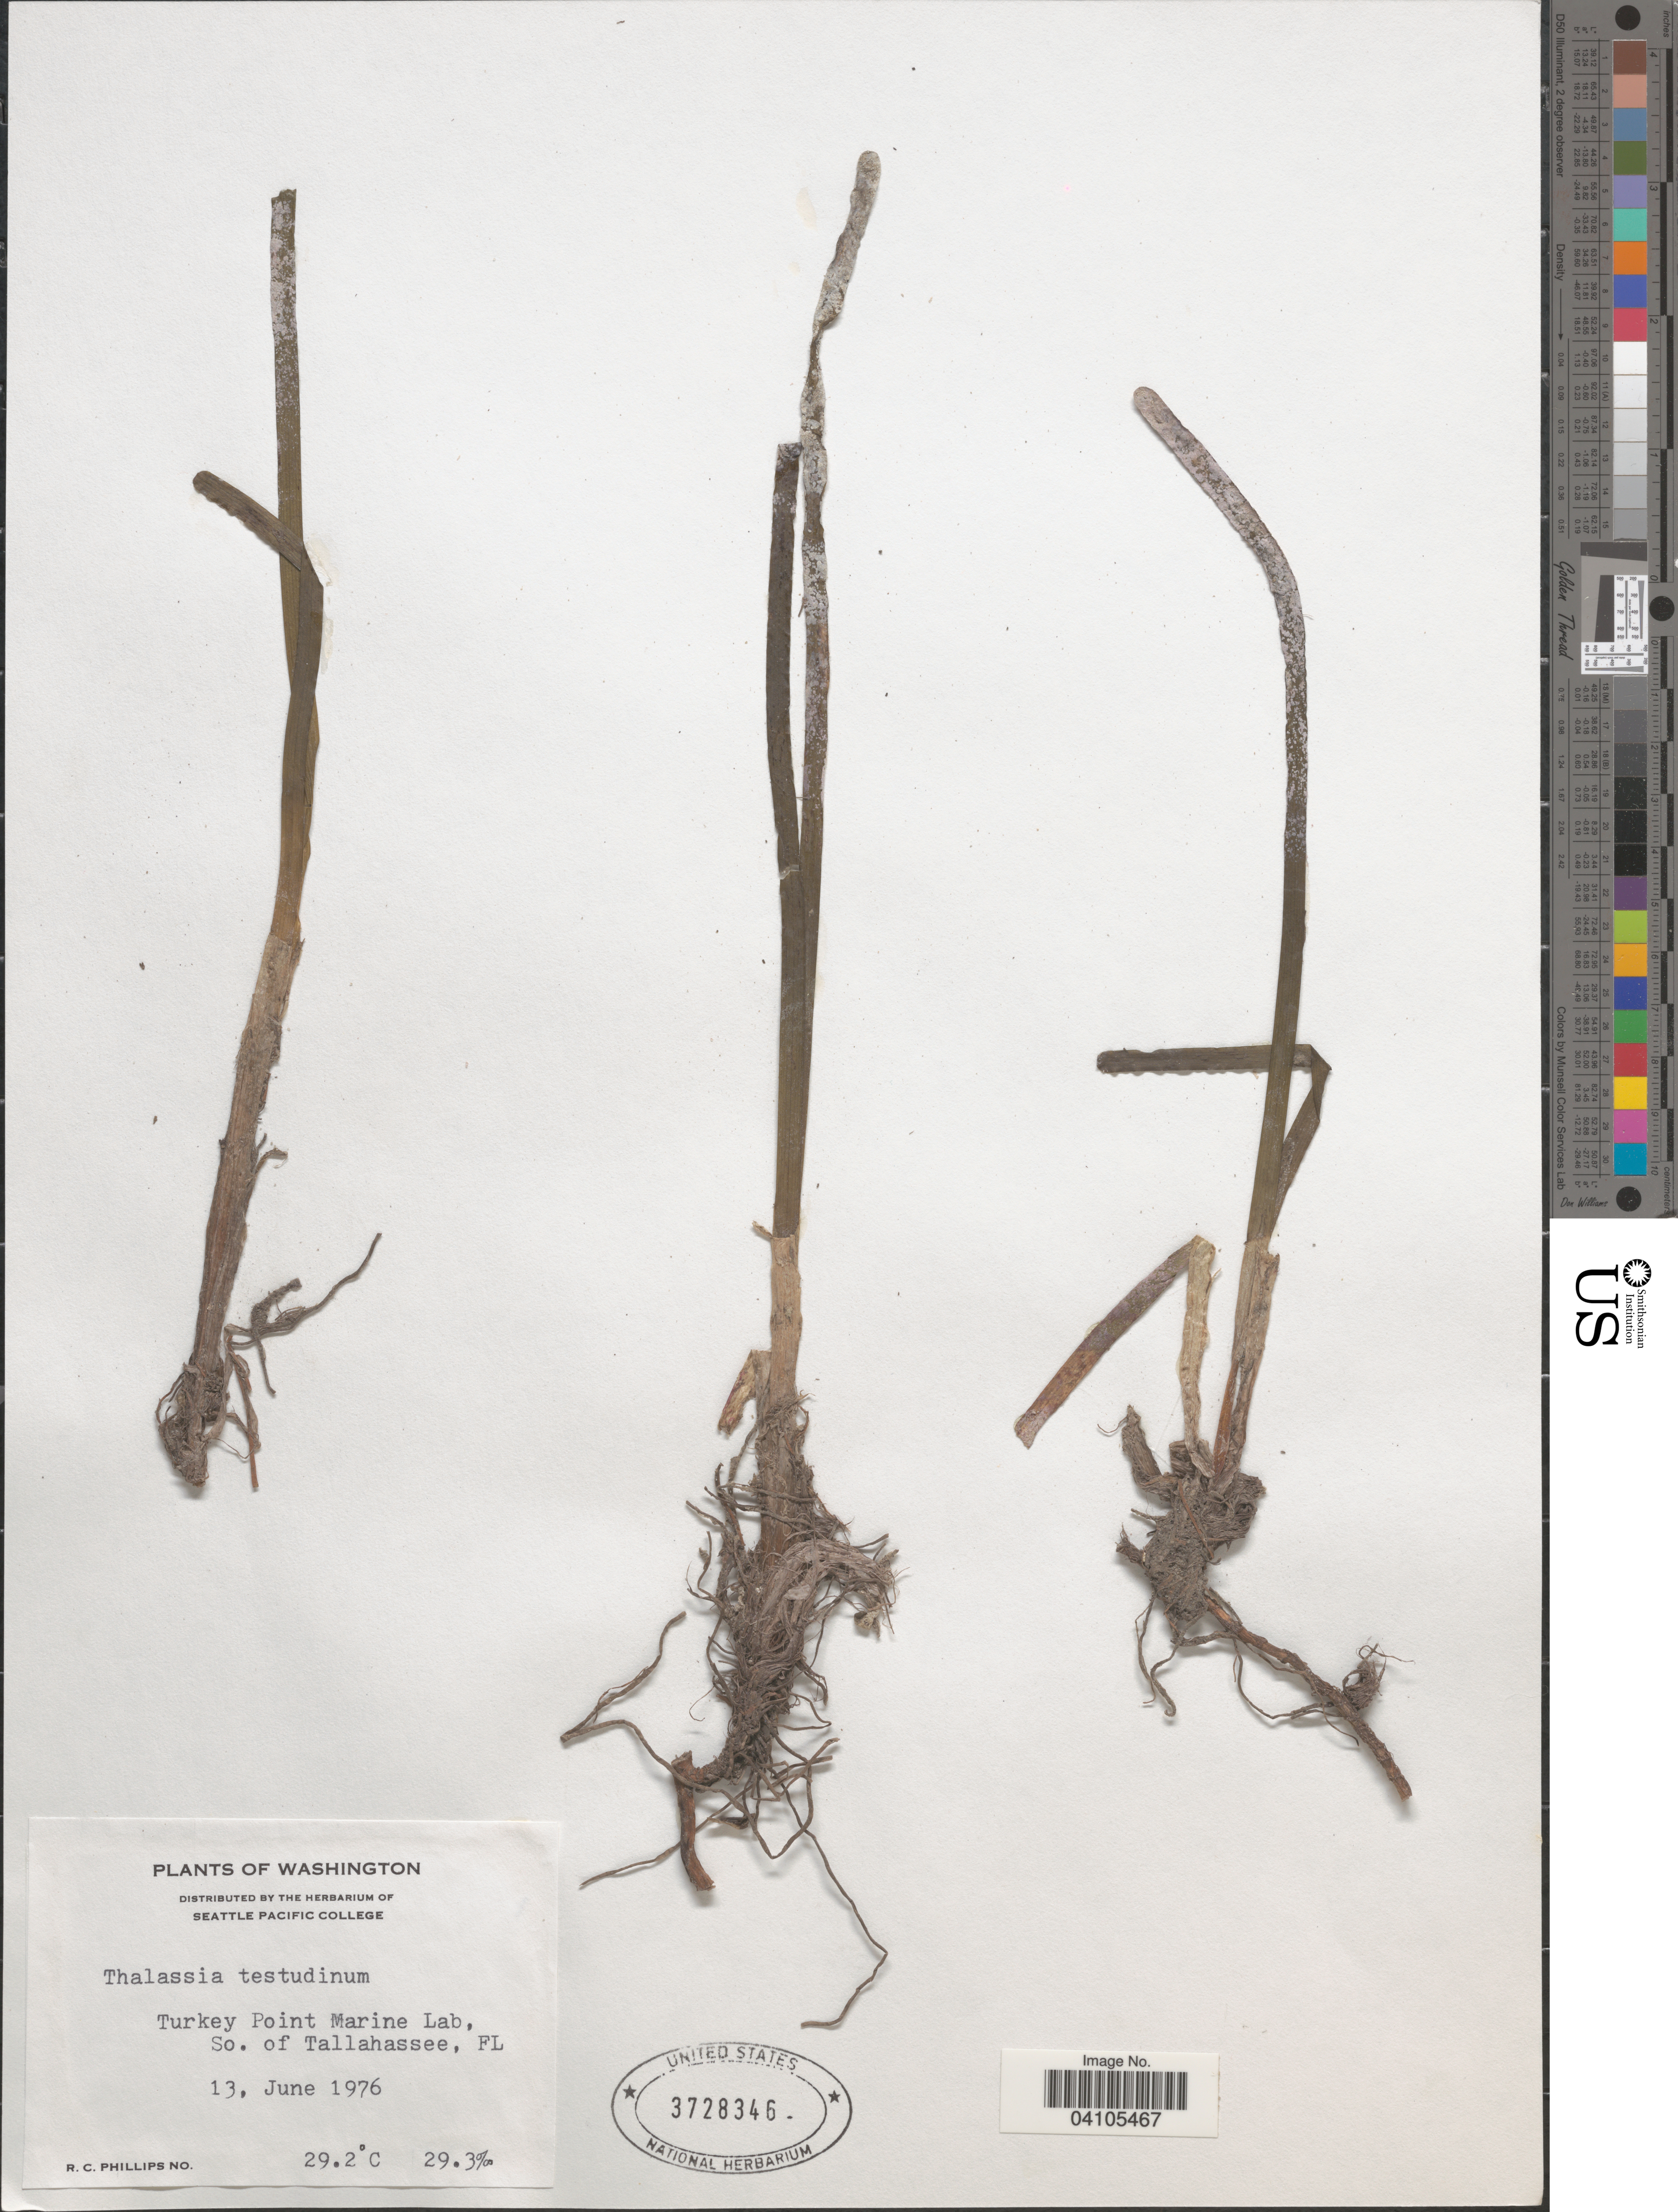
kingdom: Plantae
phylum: Tracheophyta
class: Liliopsida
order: Alismatales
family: Hydrocharitaceae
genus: Thalassia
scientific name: Thalassia testudinum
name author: Banks & Sol. ex K.D. Koenig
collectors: R. C. Phillips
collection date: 1976-06-13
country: United States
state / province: Florida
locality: Turkey Point Marine Lab, So. of Tallahassee.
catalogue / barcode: US 3728346